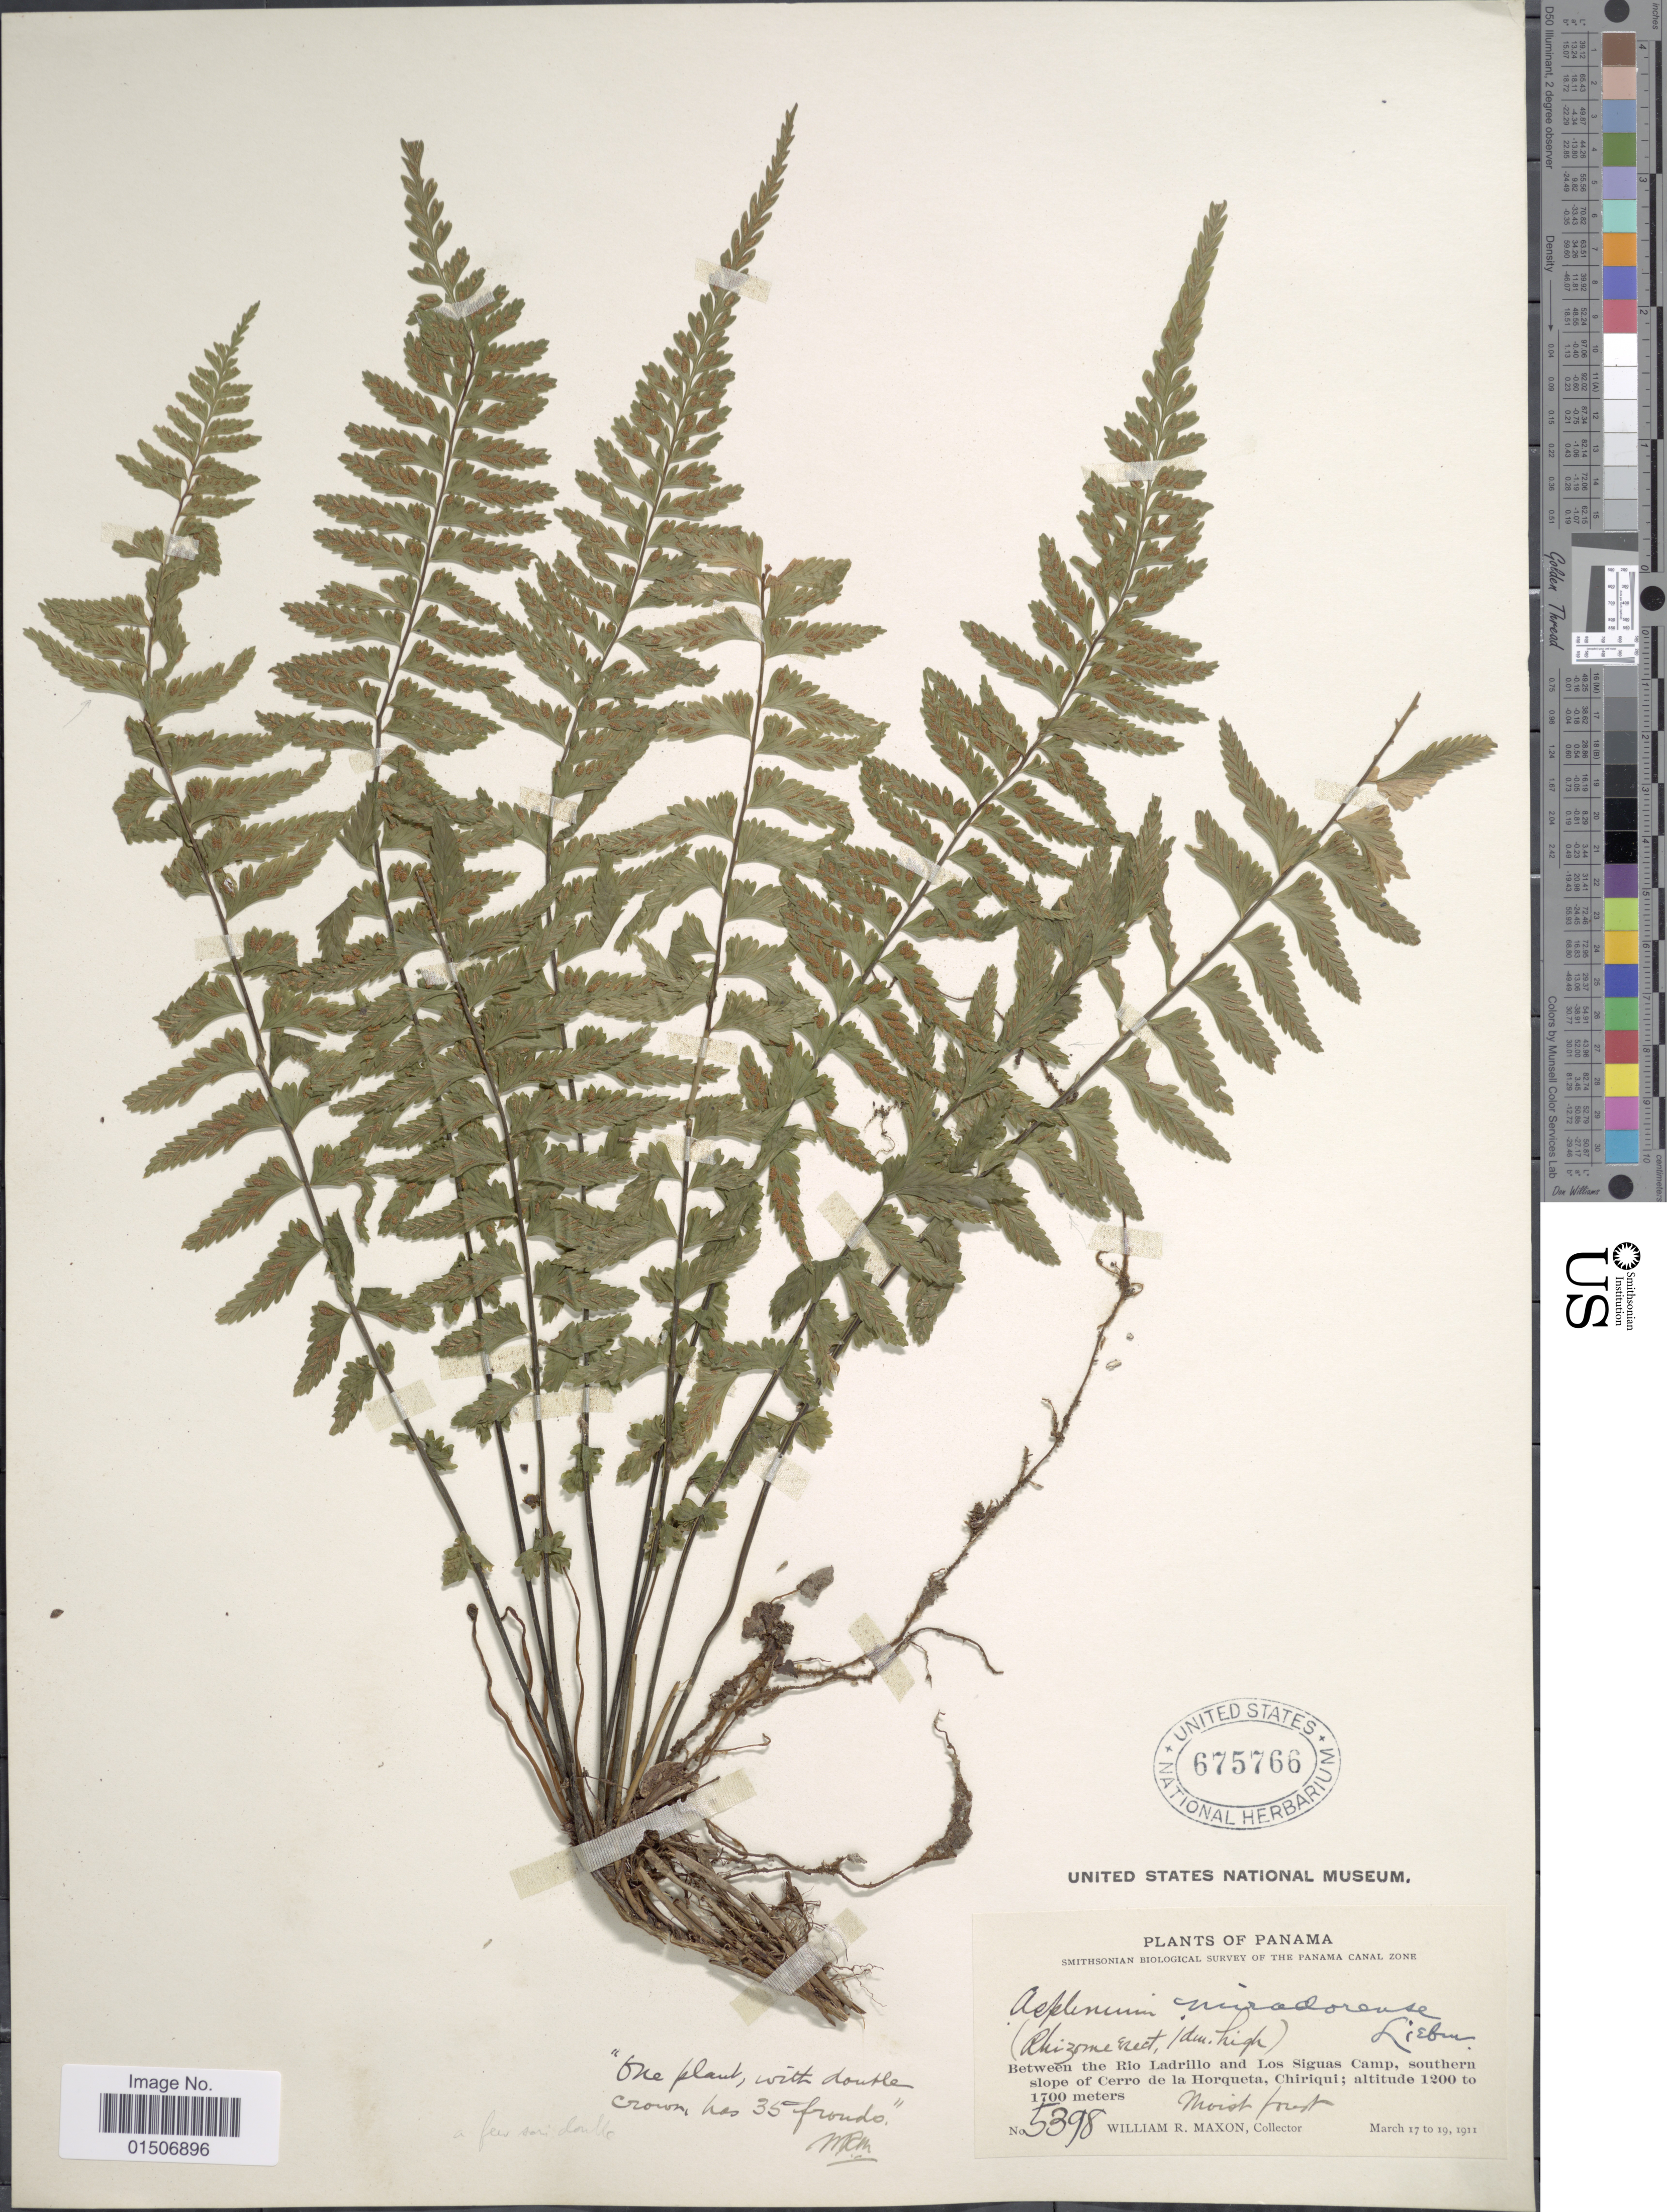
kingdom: Plantae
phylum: Tracheophyta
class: Polypodiopsida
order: Polypodiales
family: Aspleniaceae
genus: Asplenium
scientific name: Asplenium miradorense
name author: Liebm.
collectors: W. R. Maxon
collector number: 5398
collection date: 1911-03-17/1911-03-19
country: Panama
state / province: Chiriqui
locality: Between the Rio Ladrillo and Los Siguas Camp, southern slope of Cerro de la Horqueta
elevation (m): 1200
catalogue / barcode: US 675766